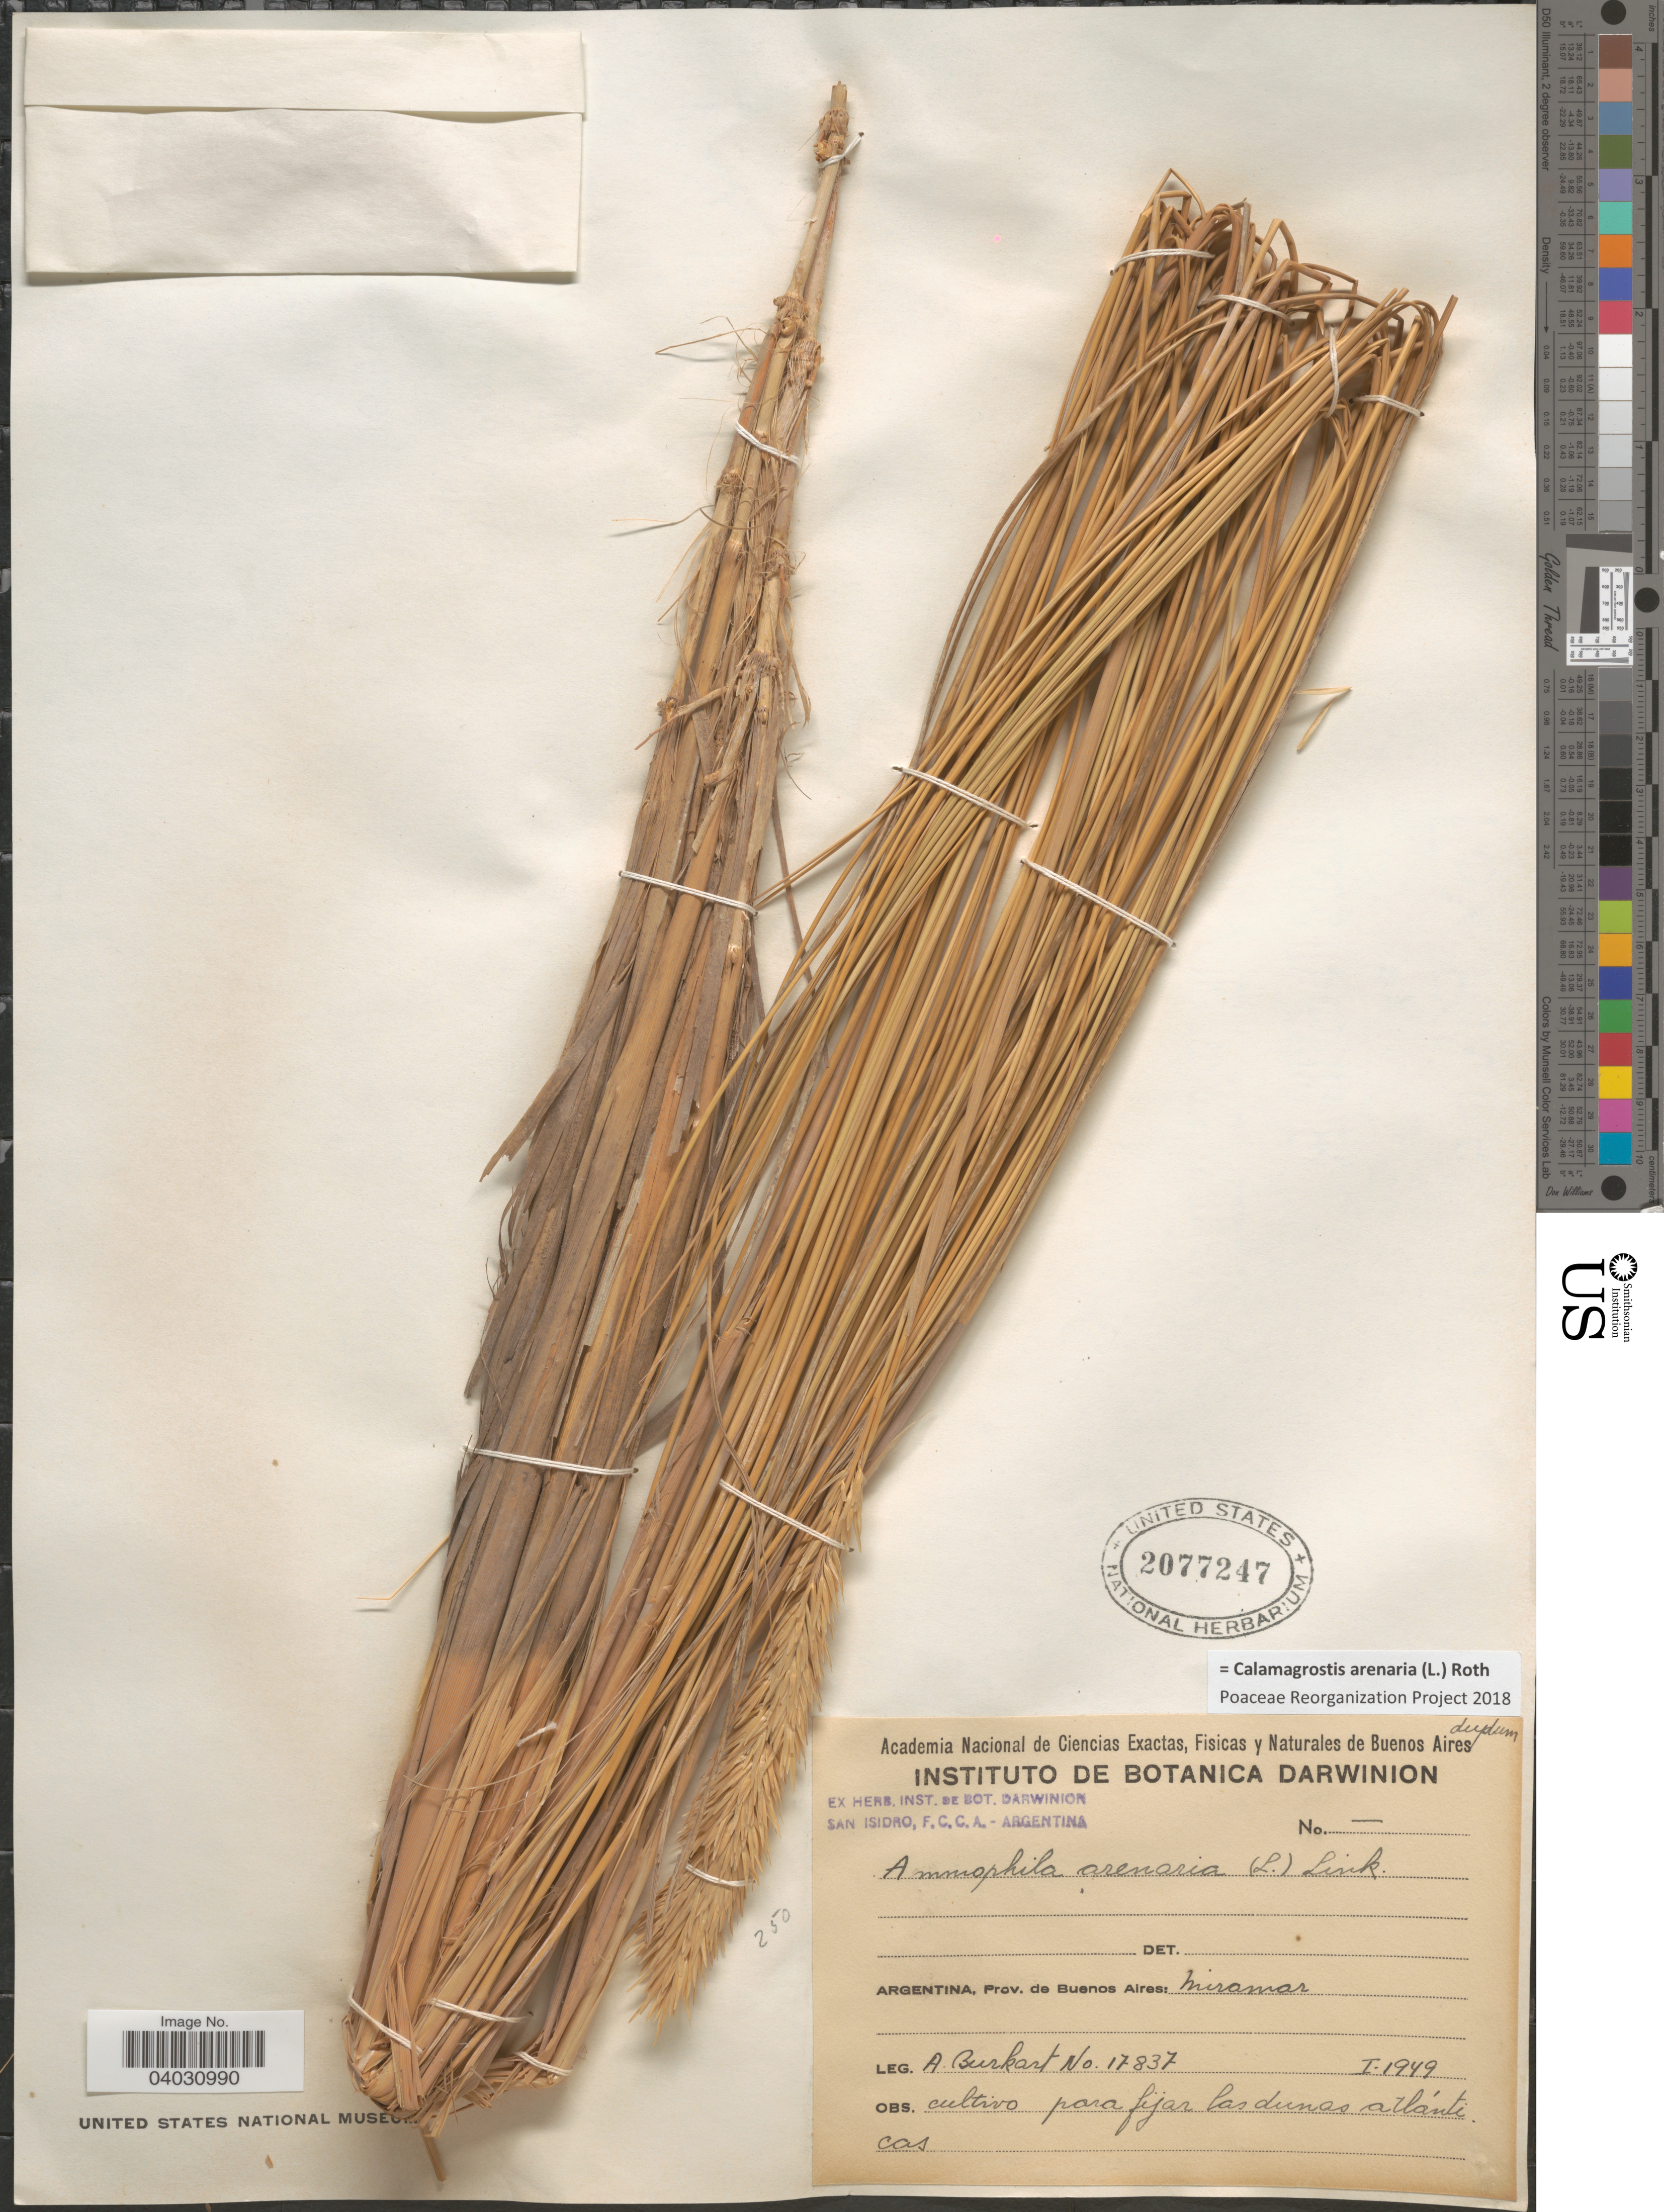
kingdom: Plantae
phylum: Tracheophyta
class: Liliopsida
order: Poales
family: Poaceae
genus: Calamagrostis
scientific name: Calamagrostis arenaria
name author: (L.) Roth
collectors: A. E. Burkart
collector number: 17837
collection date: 1949-01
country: Argentina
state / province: Buenos Aires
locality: Miramar.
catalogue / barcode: US 2077247